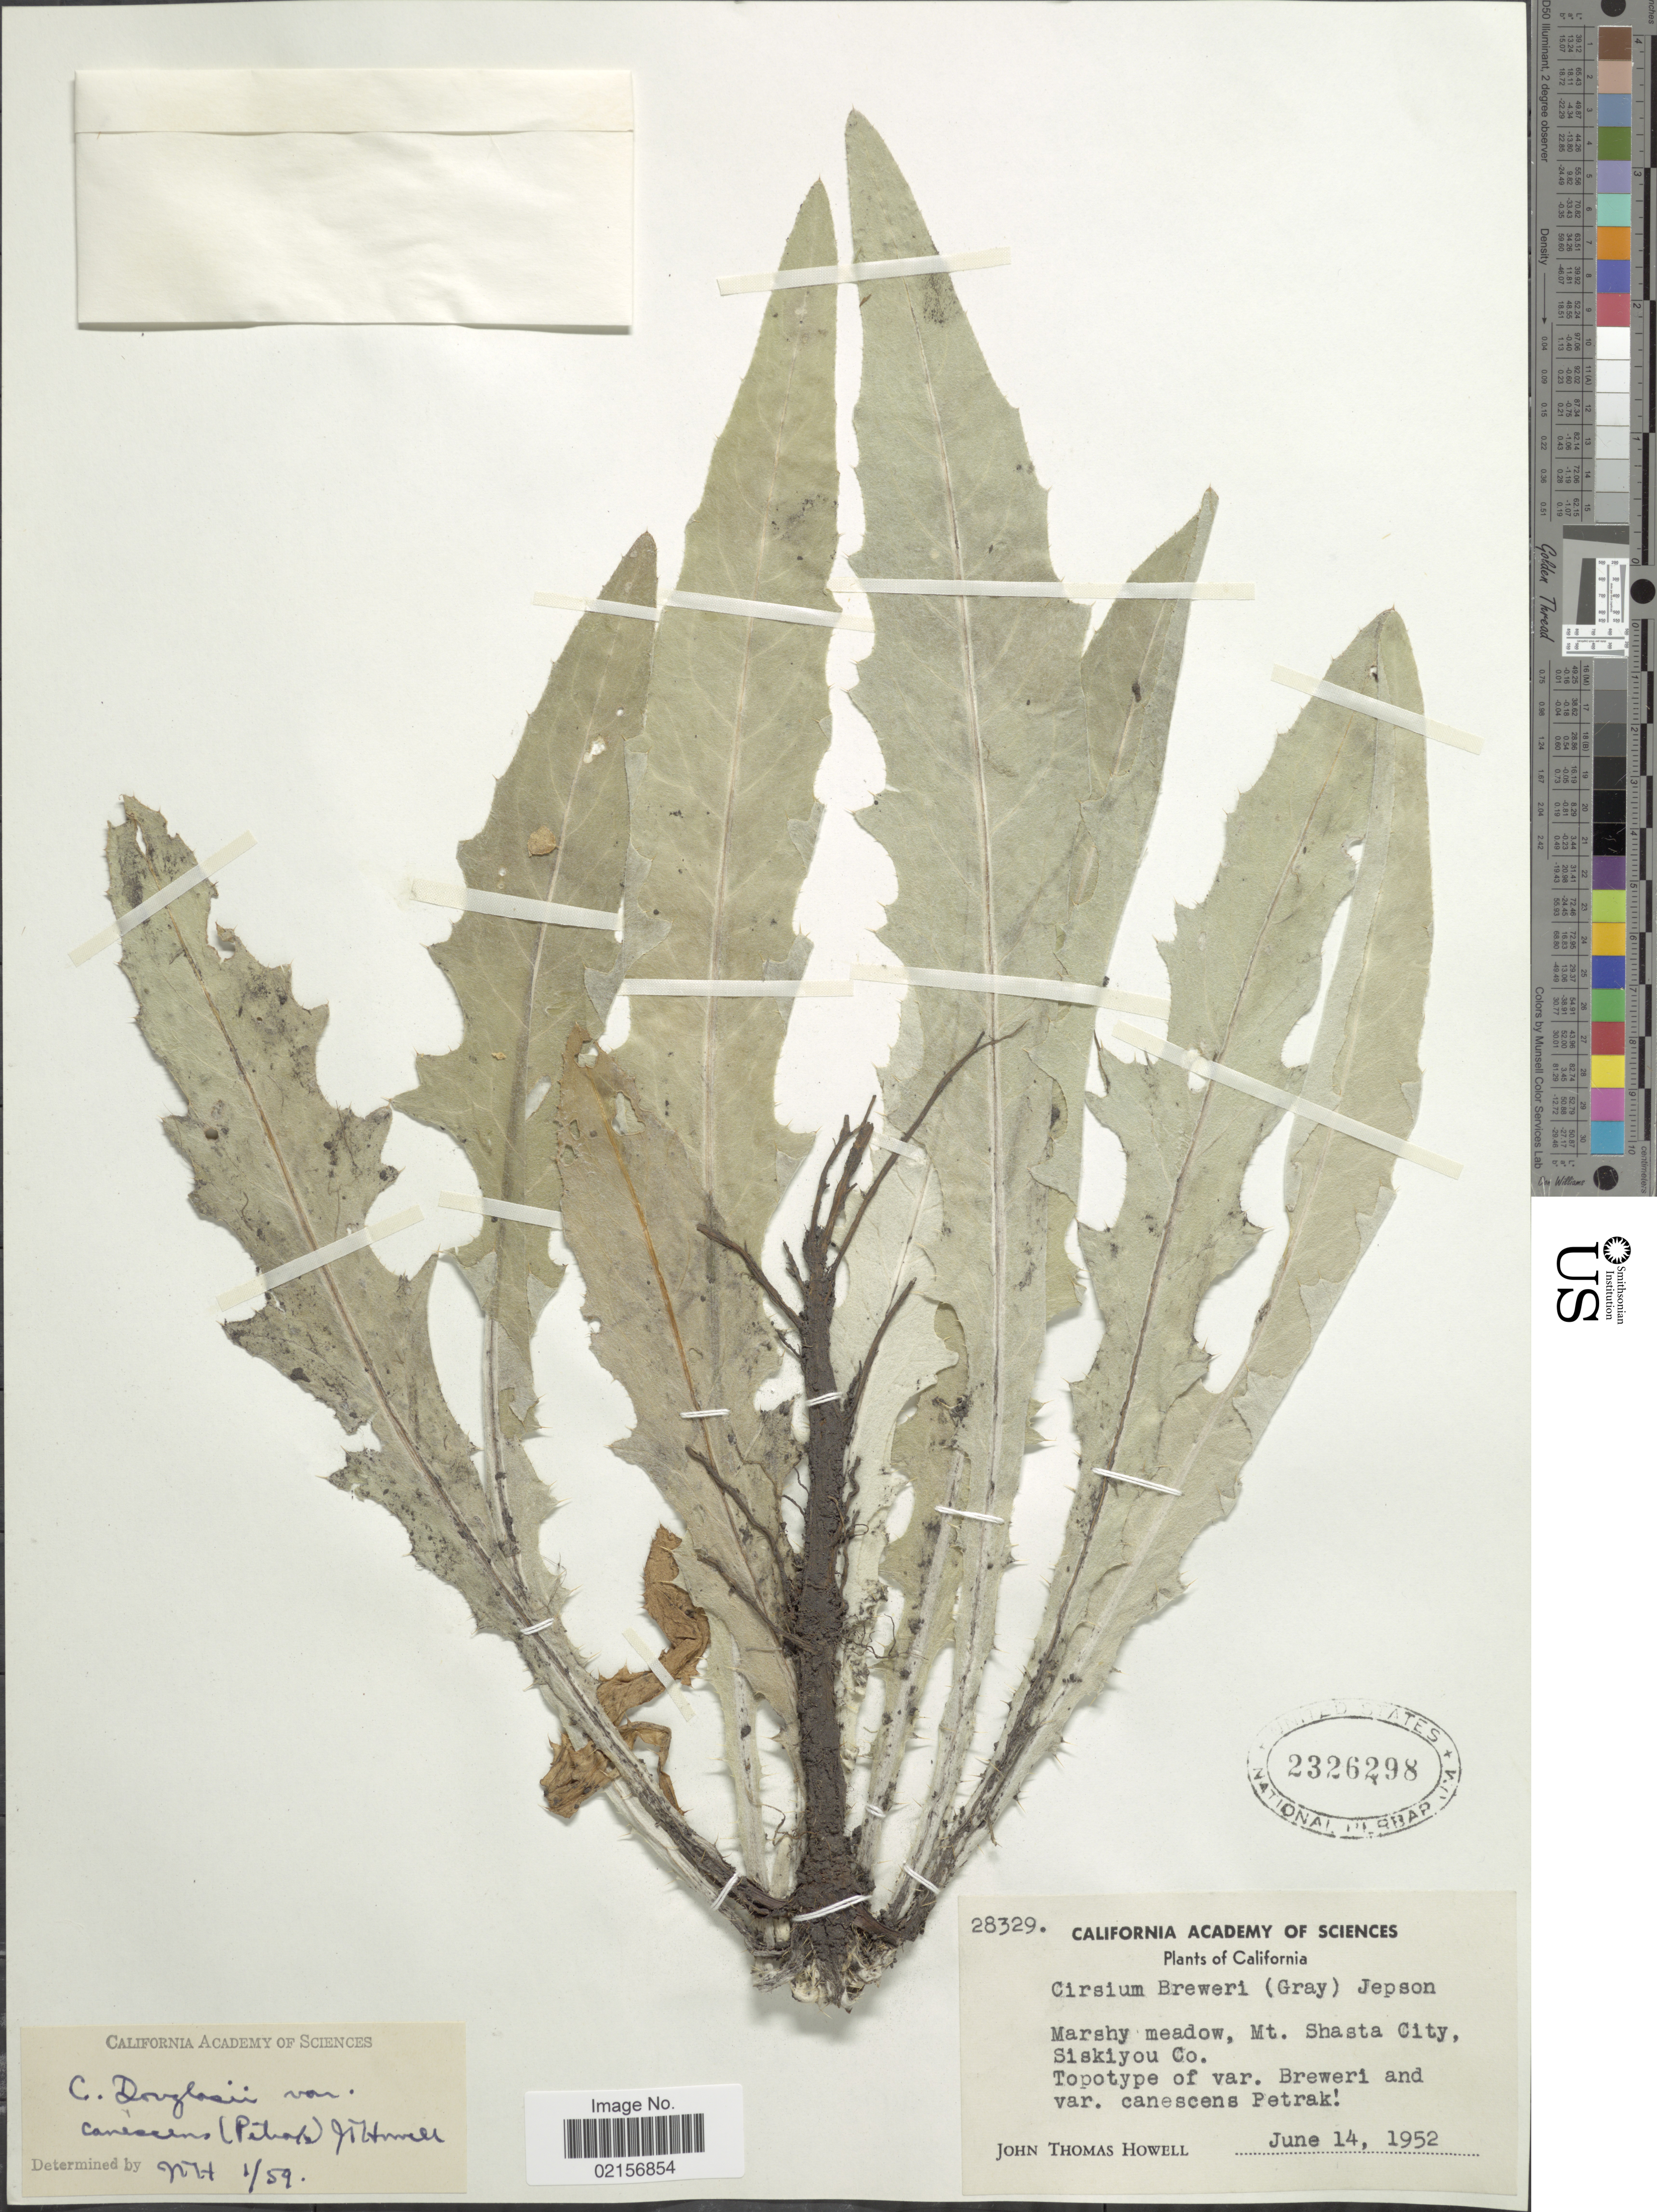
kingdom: Plantae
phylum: Tracheophyta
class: Magnoliopsida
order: Asterales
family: Asteraceae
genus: Cirsium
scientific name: Cirsium douglasii var. breweri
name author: (A. Gray) D.J. Keil & C.E. Turner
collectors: J. T. Howell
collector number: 28329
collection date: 1952-06-14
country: United States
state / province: California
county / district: Siskiyou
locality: Marshy meadow, Mt., Shasta City, Siskiyou Co.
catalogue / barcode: US 2326298